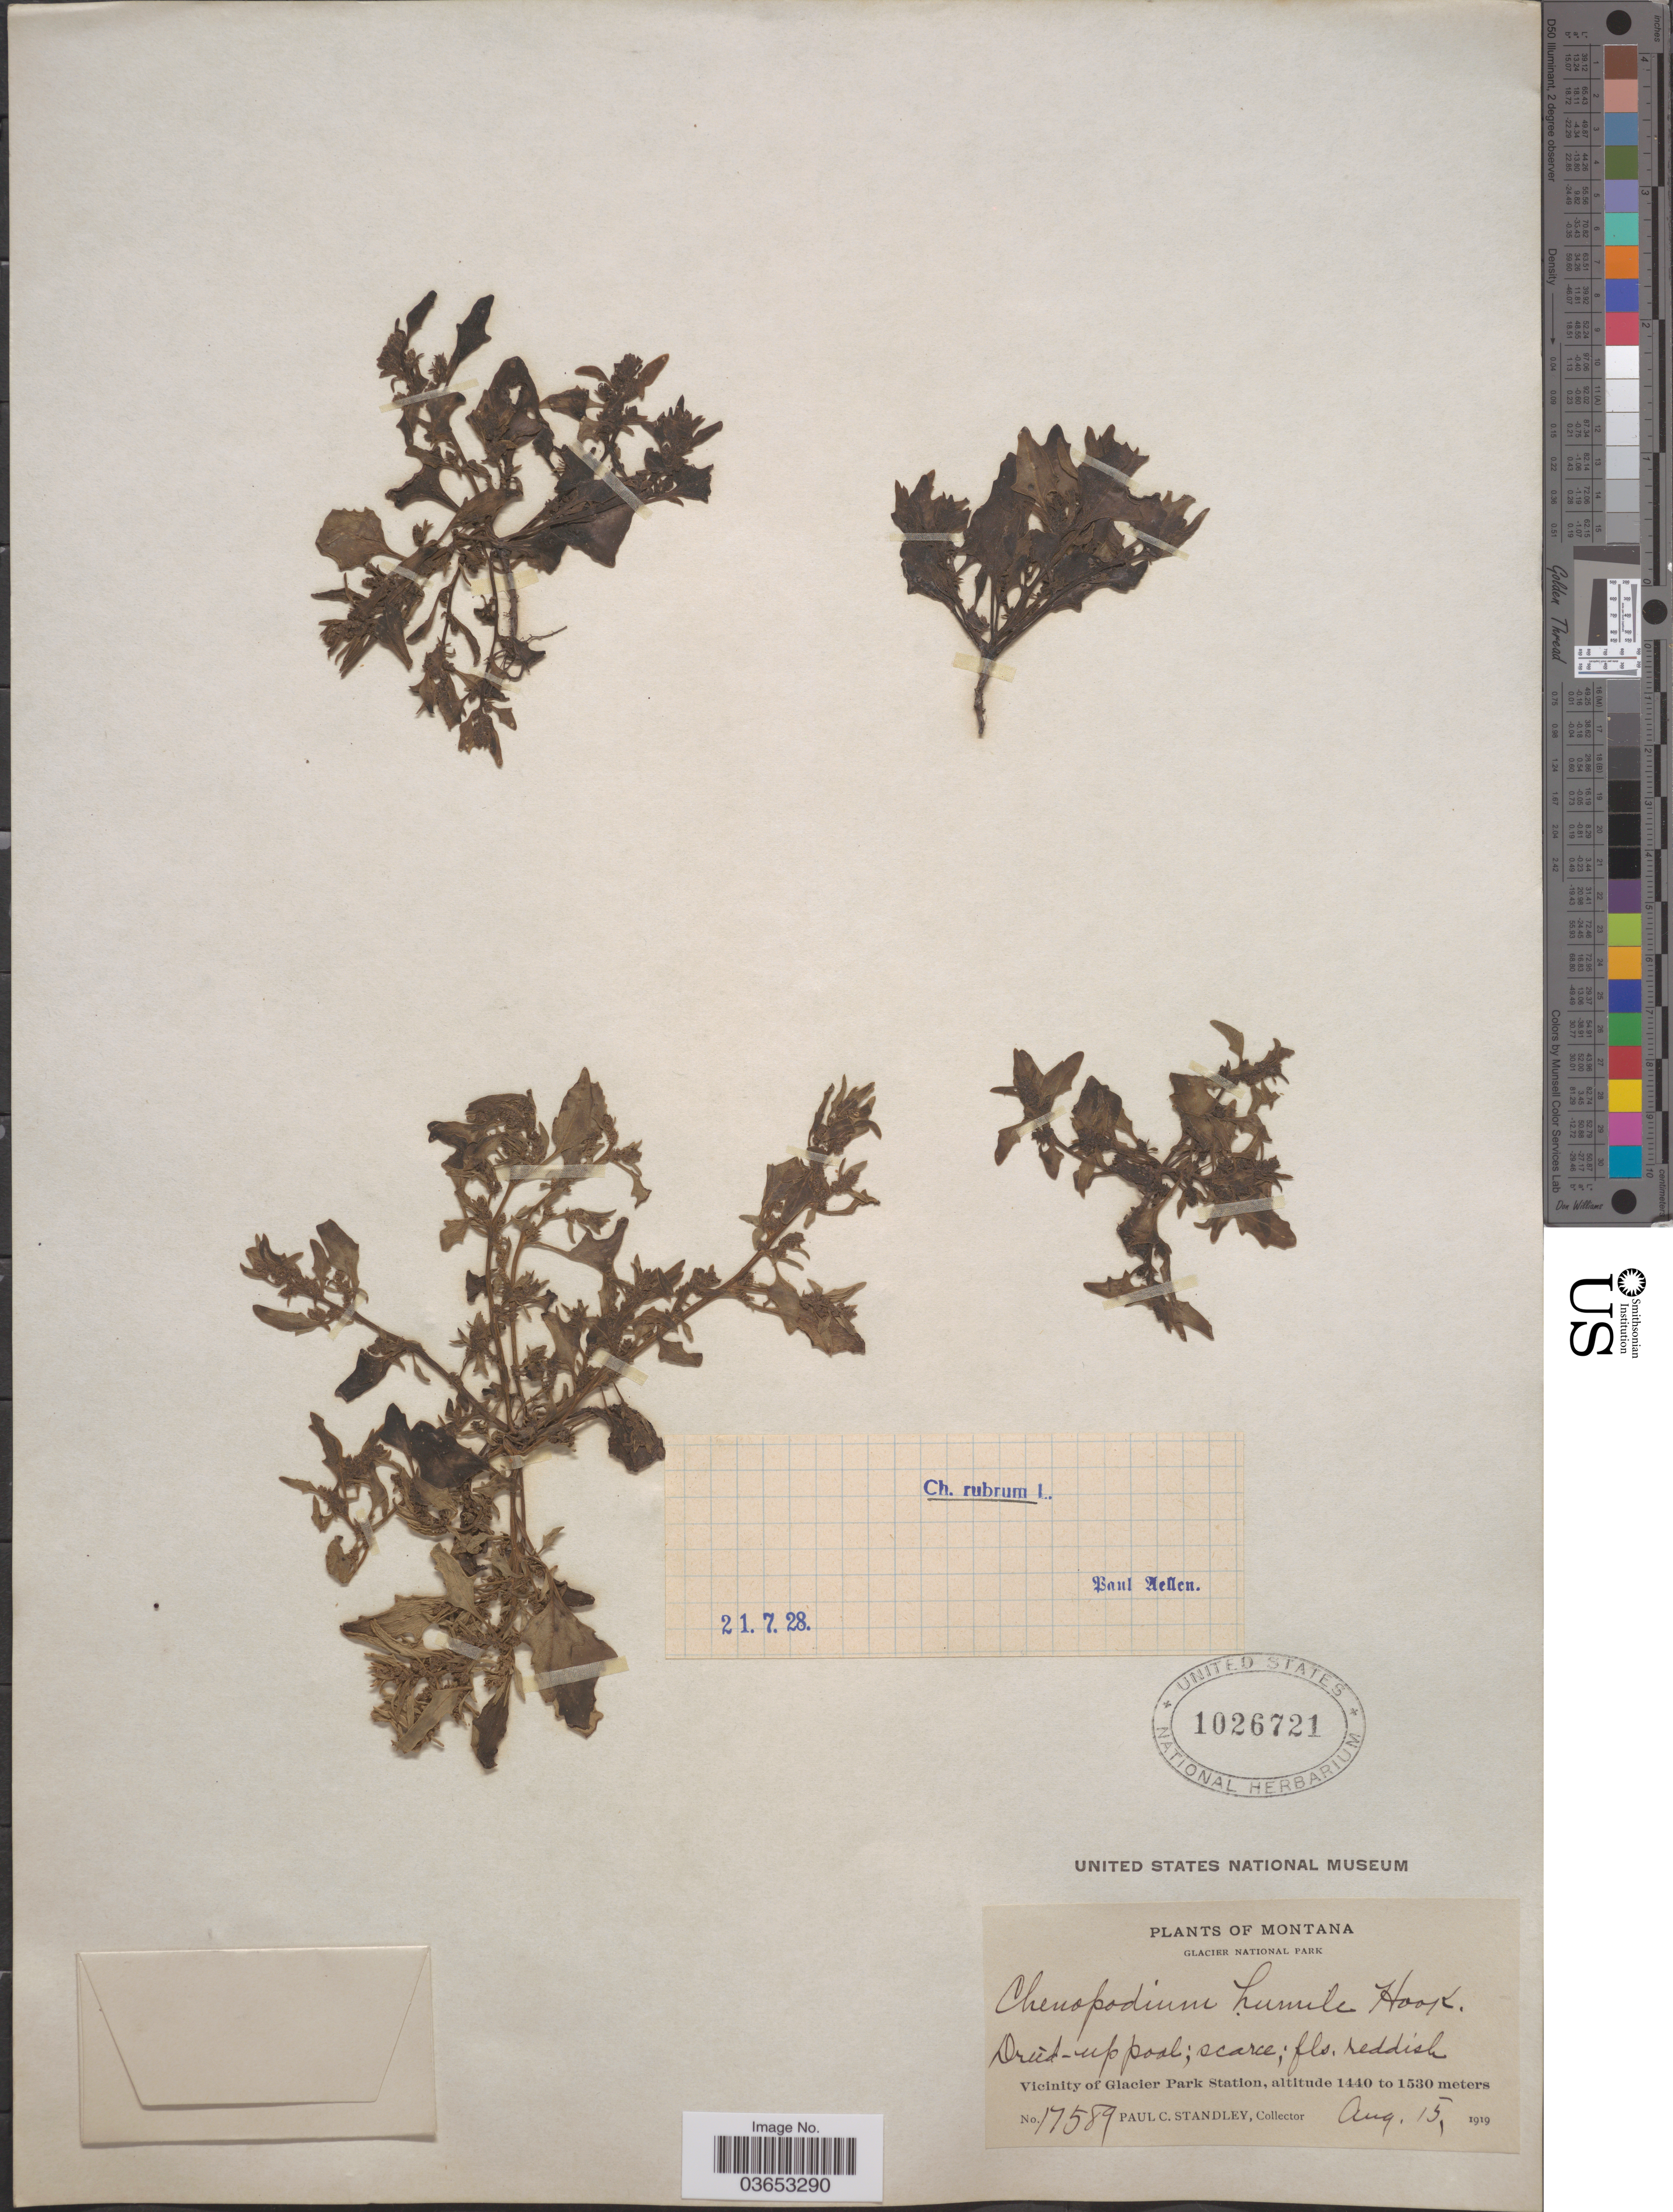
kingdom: Plantae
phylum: Tracheophyta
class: Magnoliopsida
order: Caryophyllales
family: Amaranthaceae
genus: Chenopodium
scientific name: Chenopodium humile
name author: Hook.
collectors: P. C. Standley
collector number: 17589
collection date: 1919-08-15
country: United States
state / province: Montana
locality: Glacier National Park. Vicinity of Glacier Park Station.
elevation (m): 1440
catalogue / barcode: US 1026721